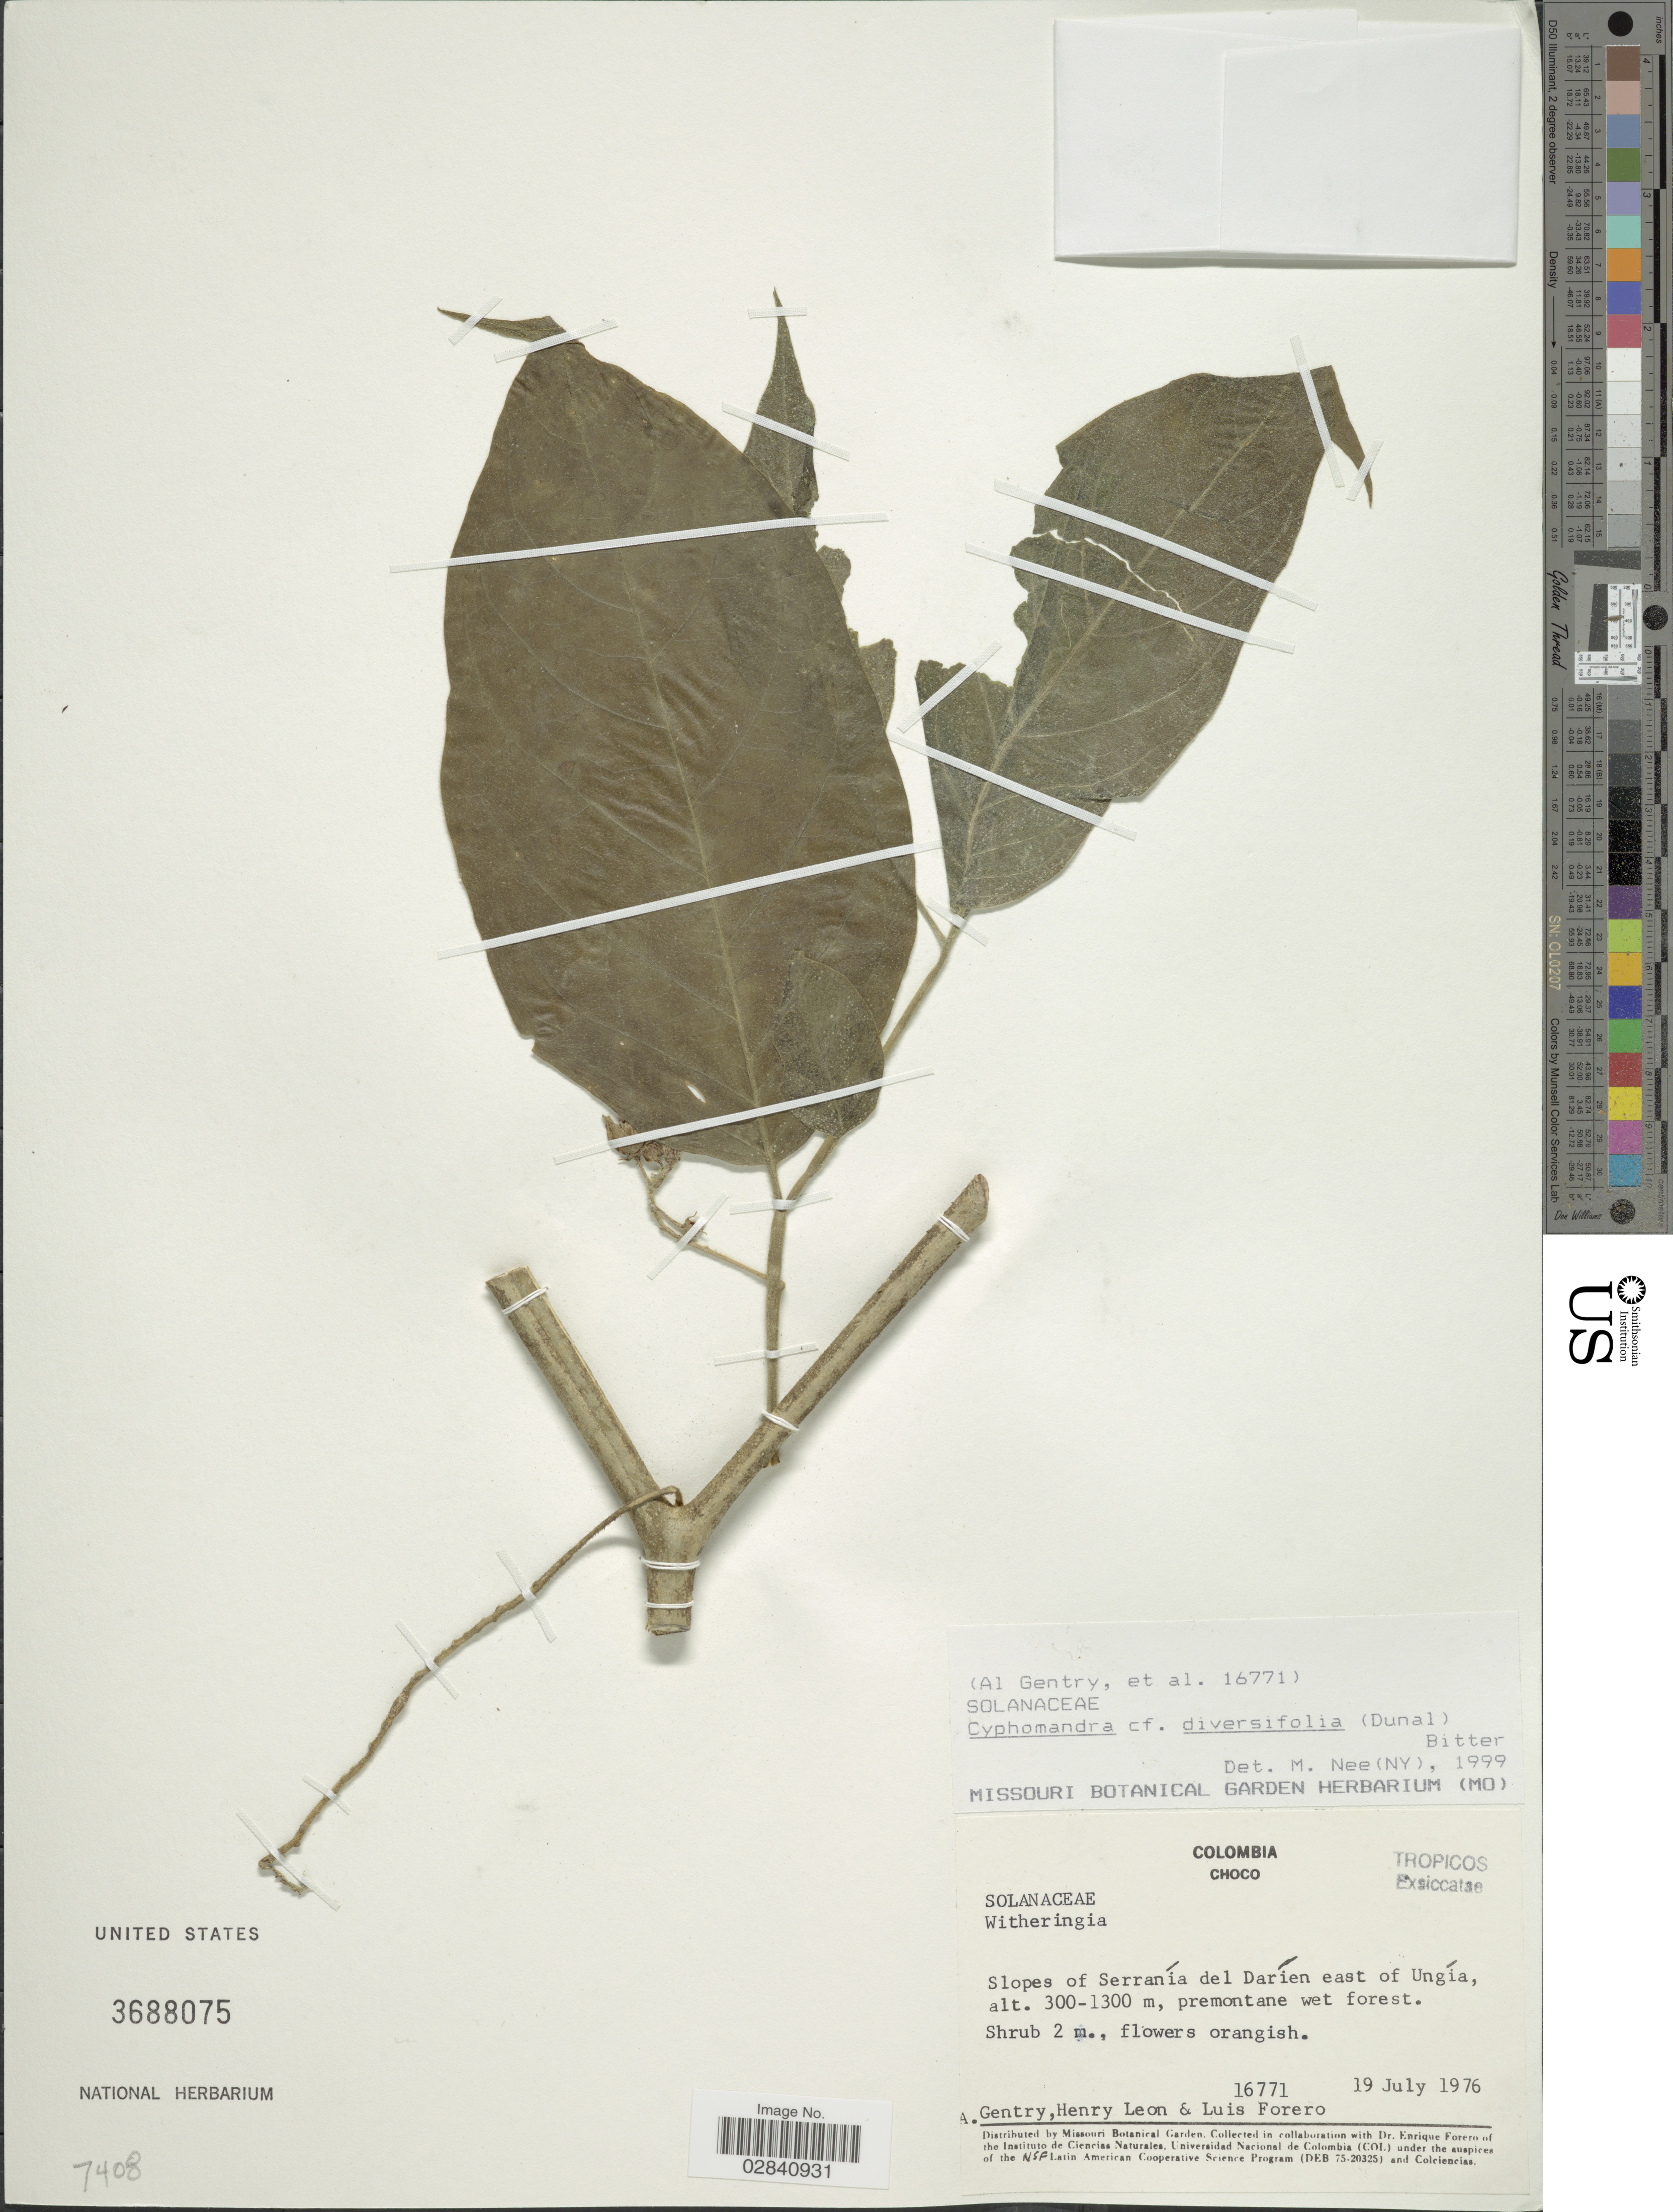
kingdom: Plantae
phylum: Tracheophyta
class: Magnoliopsida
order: Solanales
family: Solanaceae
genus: Cyphomandra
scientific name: Cyphomandra diversifolia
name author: (Dunal) Bitter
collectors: A. H. Gentry, Henry Leon & L. Forero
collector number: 16771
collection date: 1976-07-19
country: Colombia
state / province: Chocó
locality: Slopes of Serranía del Daríen east of Ungía.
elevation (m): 300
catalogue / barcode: US 3688075